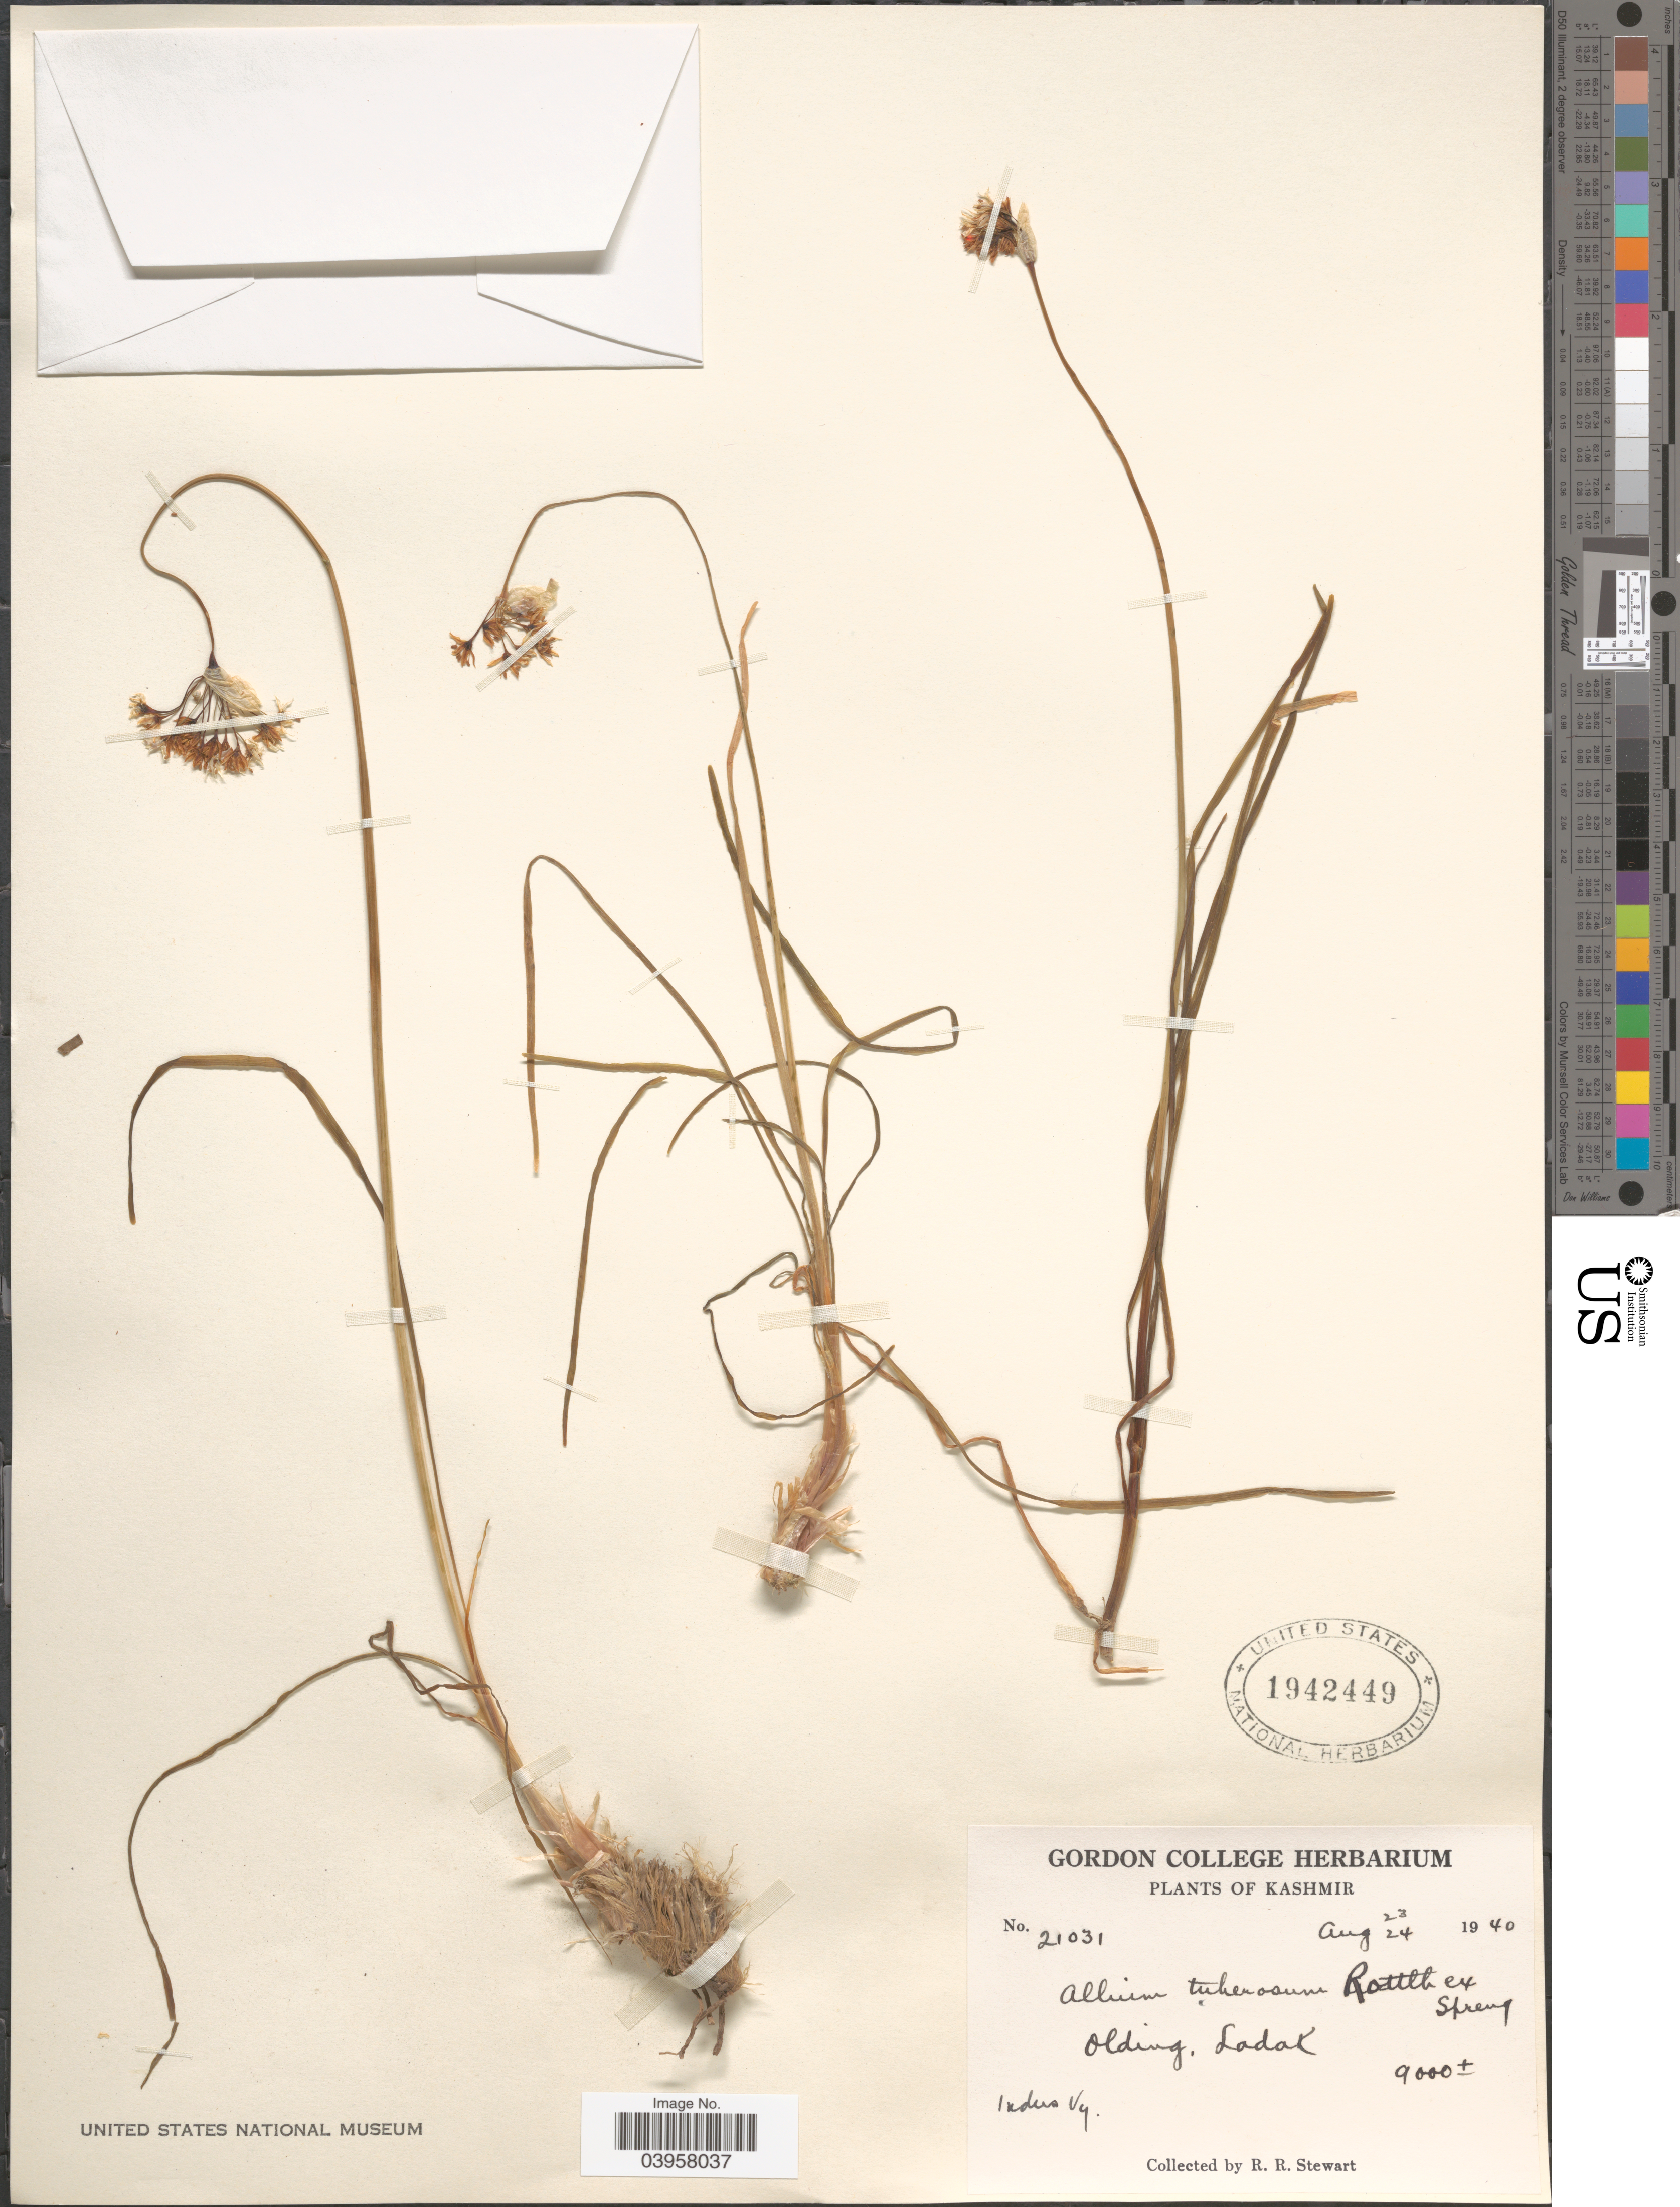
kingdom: Plantae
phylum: Tracheophyta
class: Liliopsida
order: Asparagales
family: Amaryllidaceae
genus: Allium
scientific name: Allium tuberosum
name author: Röttler ex Spreng.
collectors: R. Stewart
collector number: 21031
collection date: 1940-08-24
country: India / Pakistan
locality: Kashmir. Olding, Ladak. Indus Vy.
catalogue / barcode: US 1942449